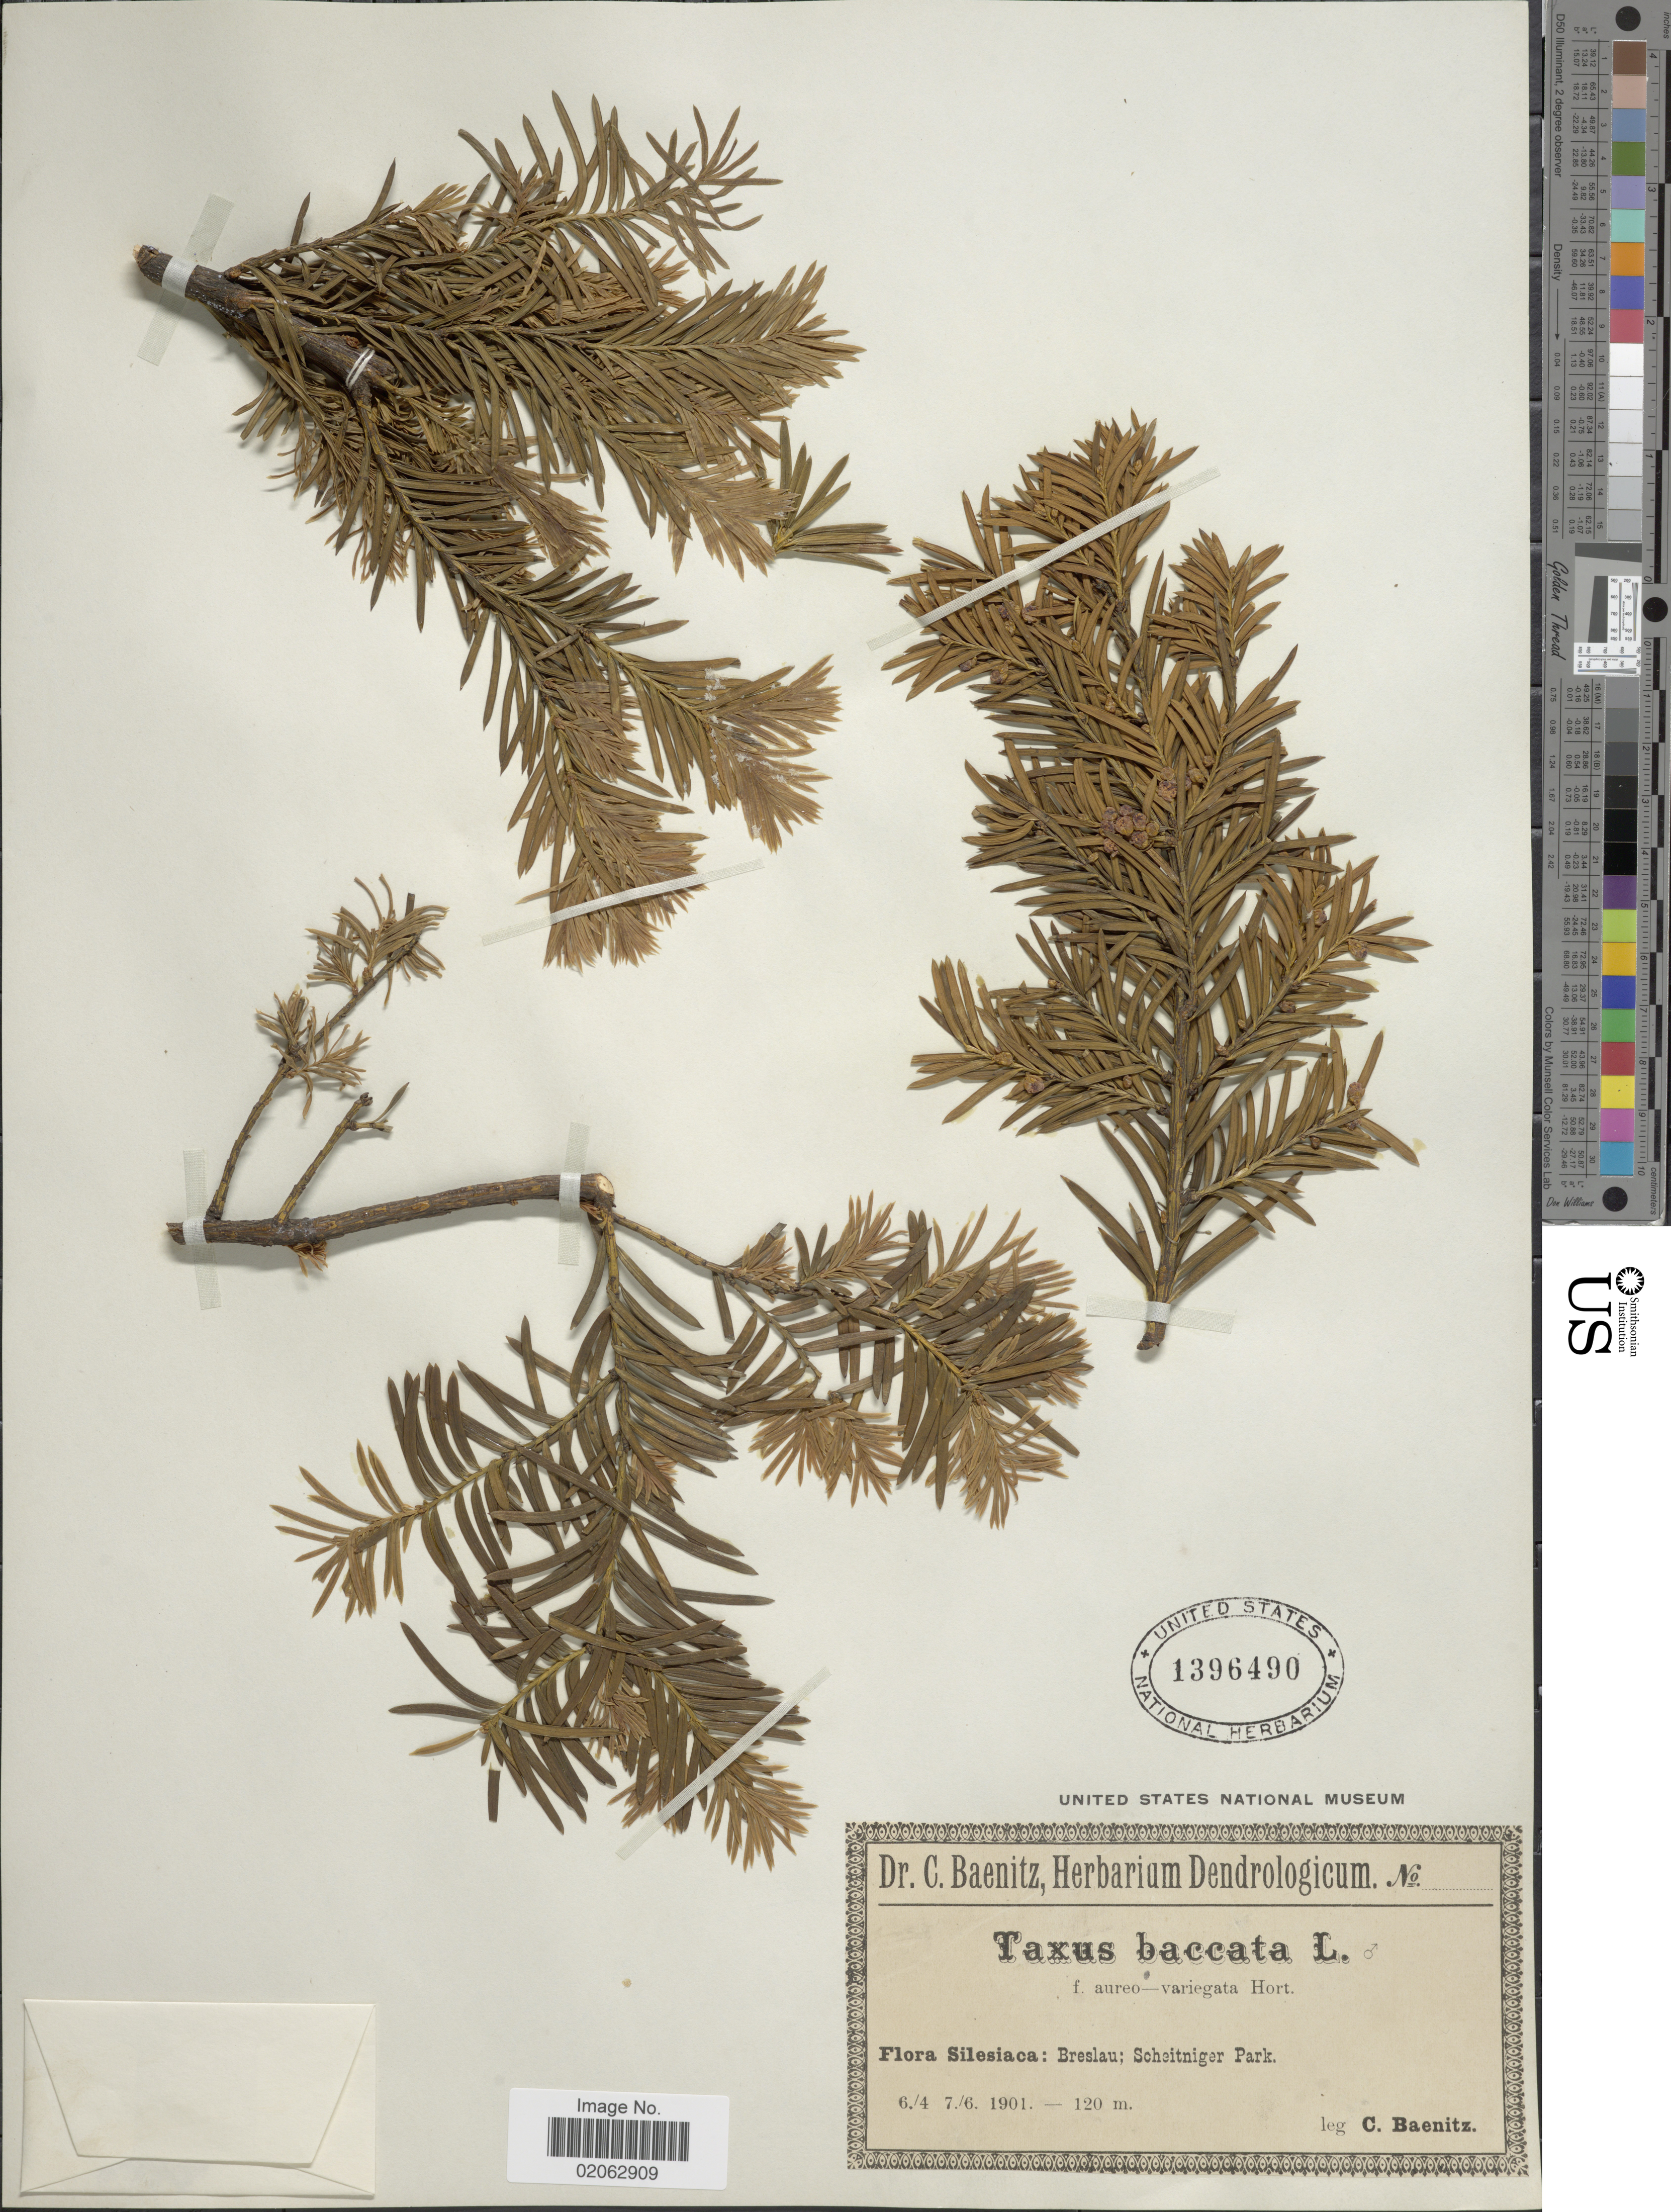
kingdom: Plantae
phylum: Tracheophyta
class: Pinopsida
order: Pinales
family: Taxaceae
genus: Taxus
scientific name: Taxus baccata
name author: L.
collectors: C. G. Baenitz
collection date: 1901-04-06/1901-06-07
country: Poland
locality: Silesiaca: Breslau; Scheitniger Park.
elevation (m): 120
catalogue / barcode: US 1396490